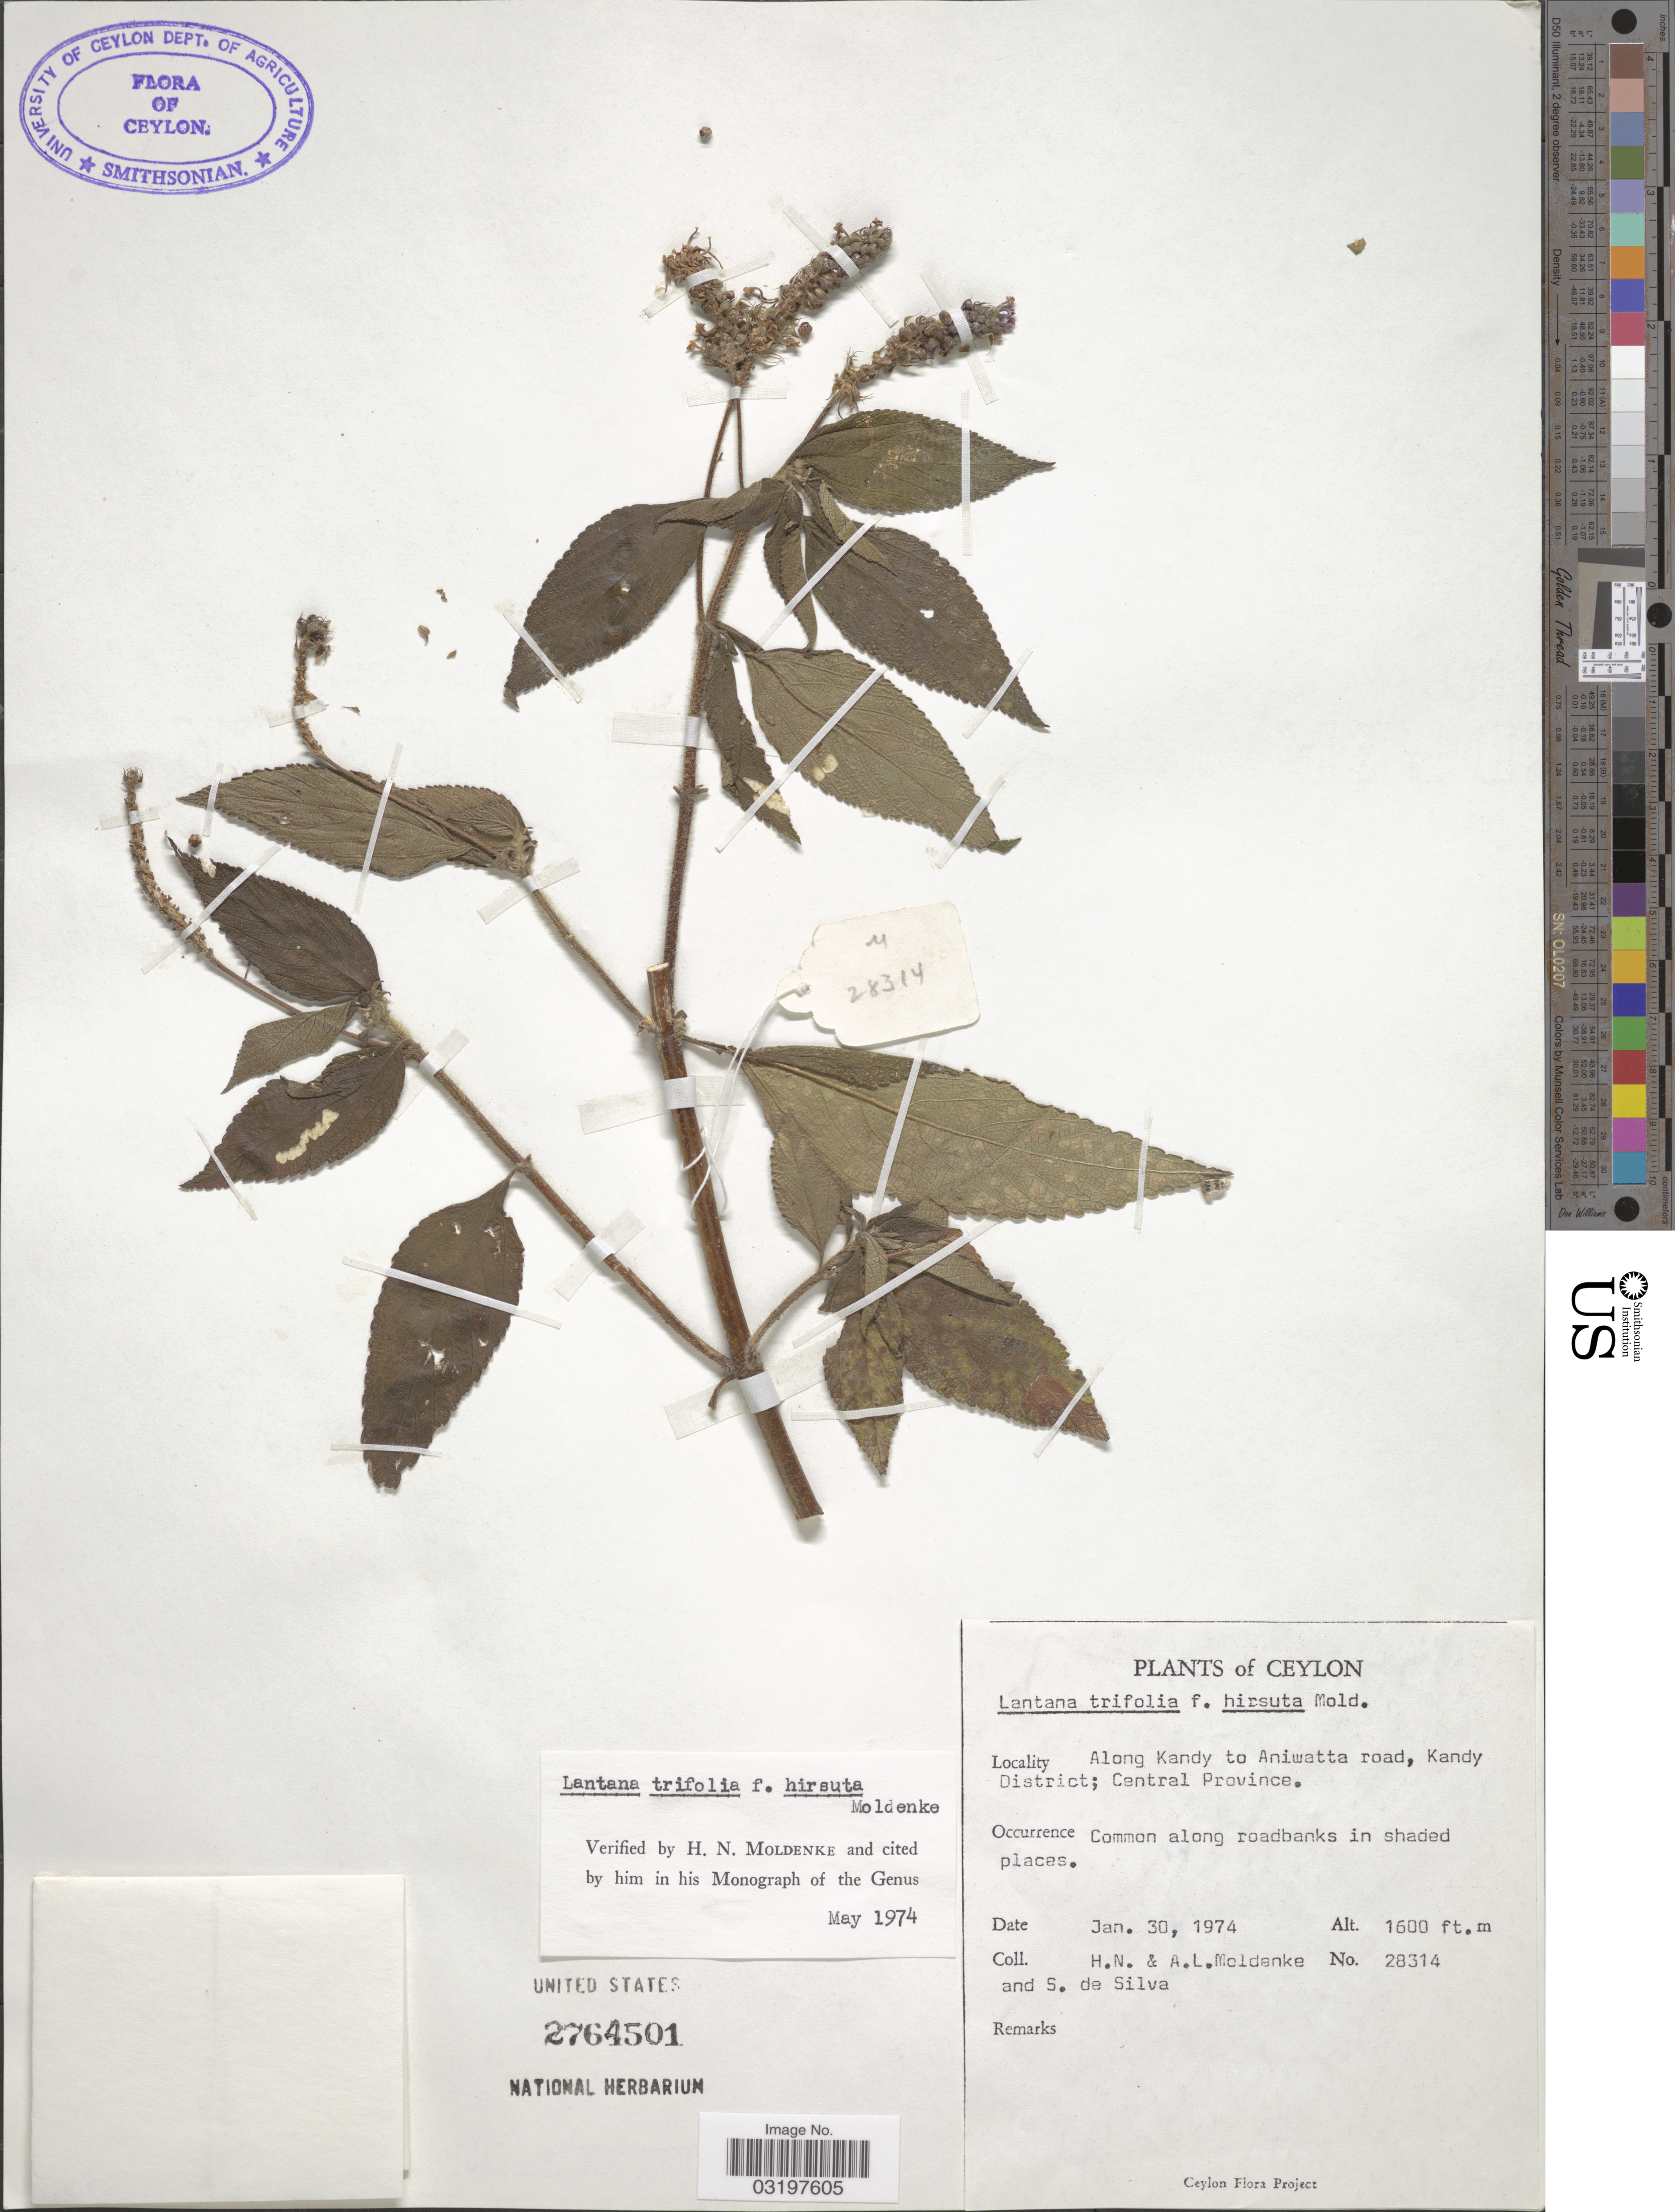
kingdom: Plantae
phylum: Tracheophyta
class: Magnoliopsida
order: Lamiales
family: Verbenaceae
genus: Lantana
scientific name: Lantana trifolia f. hirsuta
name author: Moldenke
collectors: H. N. Moldenke, A. L. Moldenke & S. Silva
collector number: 28314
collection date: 1974-01-30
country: Sri Lanka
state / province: Central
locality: Ceylon. Along Kandy to Aniwatta road, Kandy District.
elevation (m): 488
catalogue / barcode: US 2764501